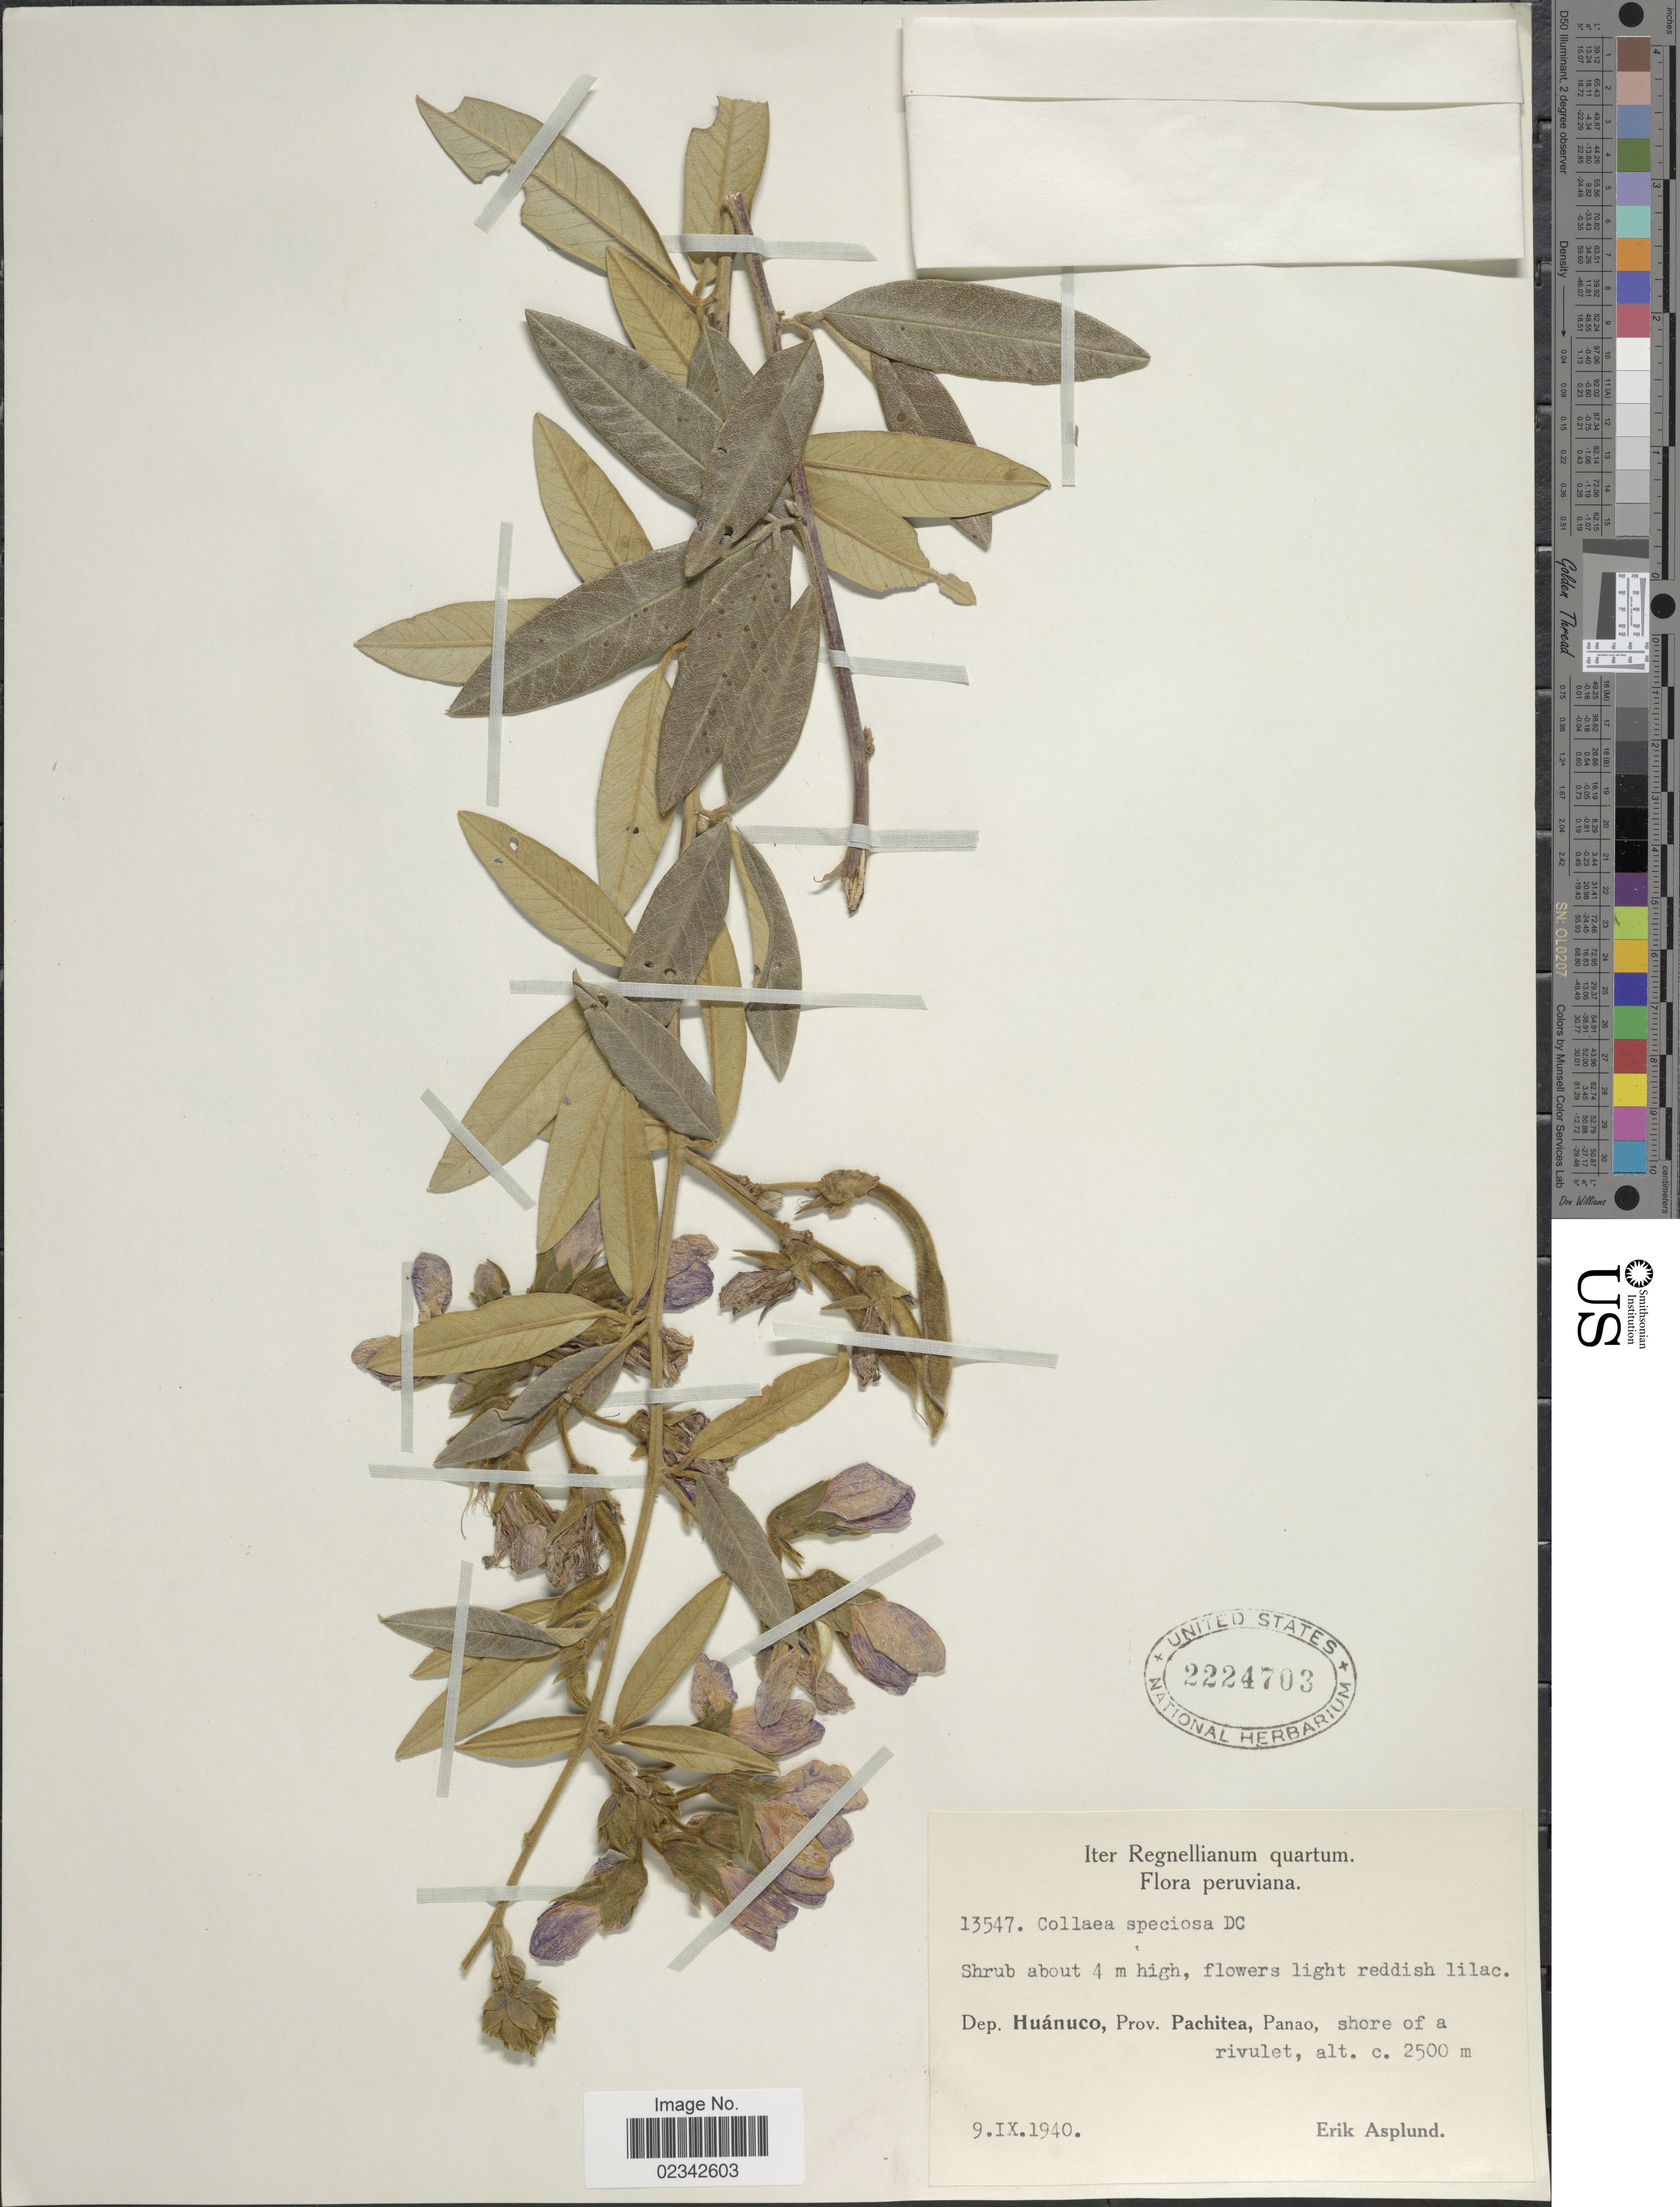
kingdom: Plantae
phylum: Tracheophyta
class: Magnoliopsida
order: Fabales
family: Fabaceae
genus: Collaea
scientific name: Collaea speciosa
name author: (Loisel.) DC.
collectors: E. Asplund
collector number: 13547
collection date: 1940-09-09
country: Peru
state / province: Huánuco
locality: Prov. Pachitea, Panao, shore of a rivulet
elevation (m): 2500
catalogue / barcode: US 2224703